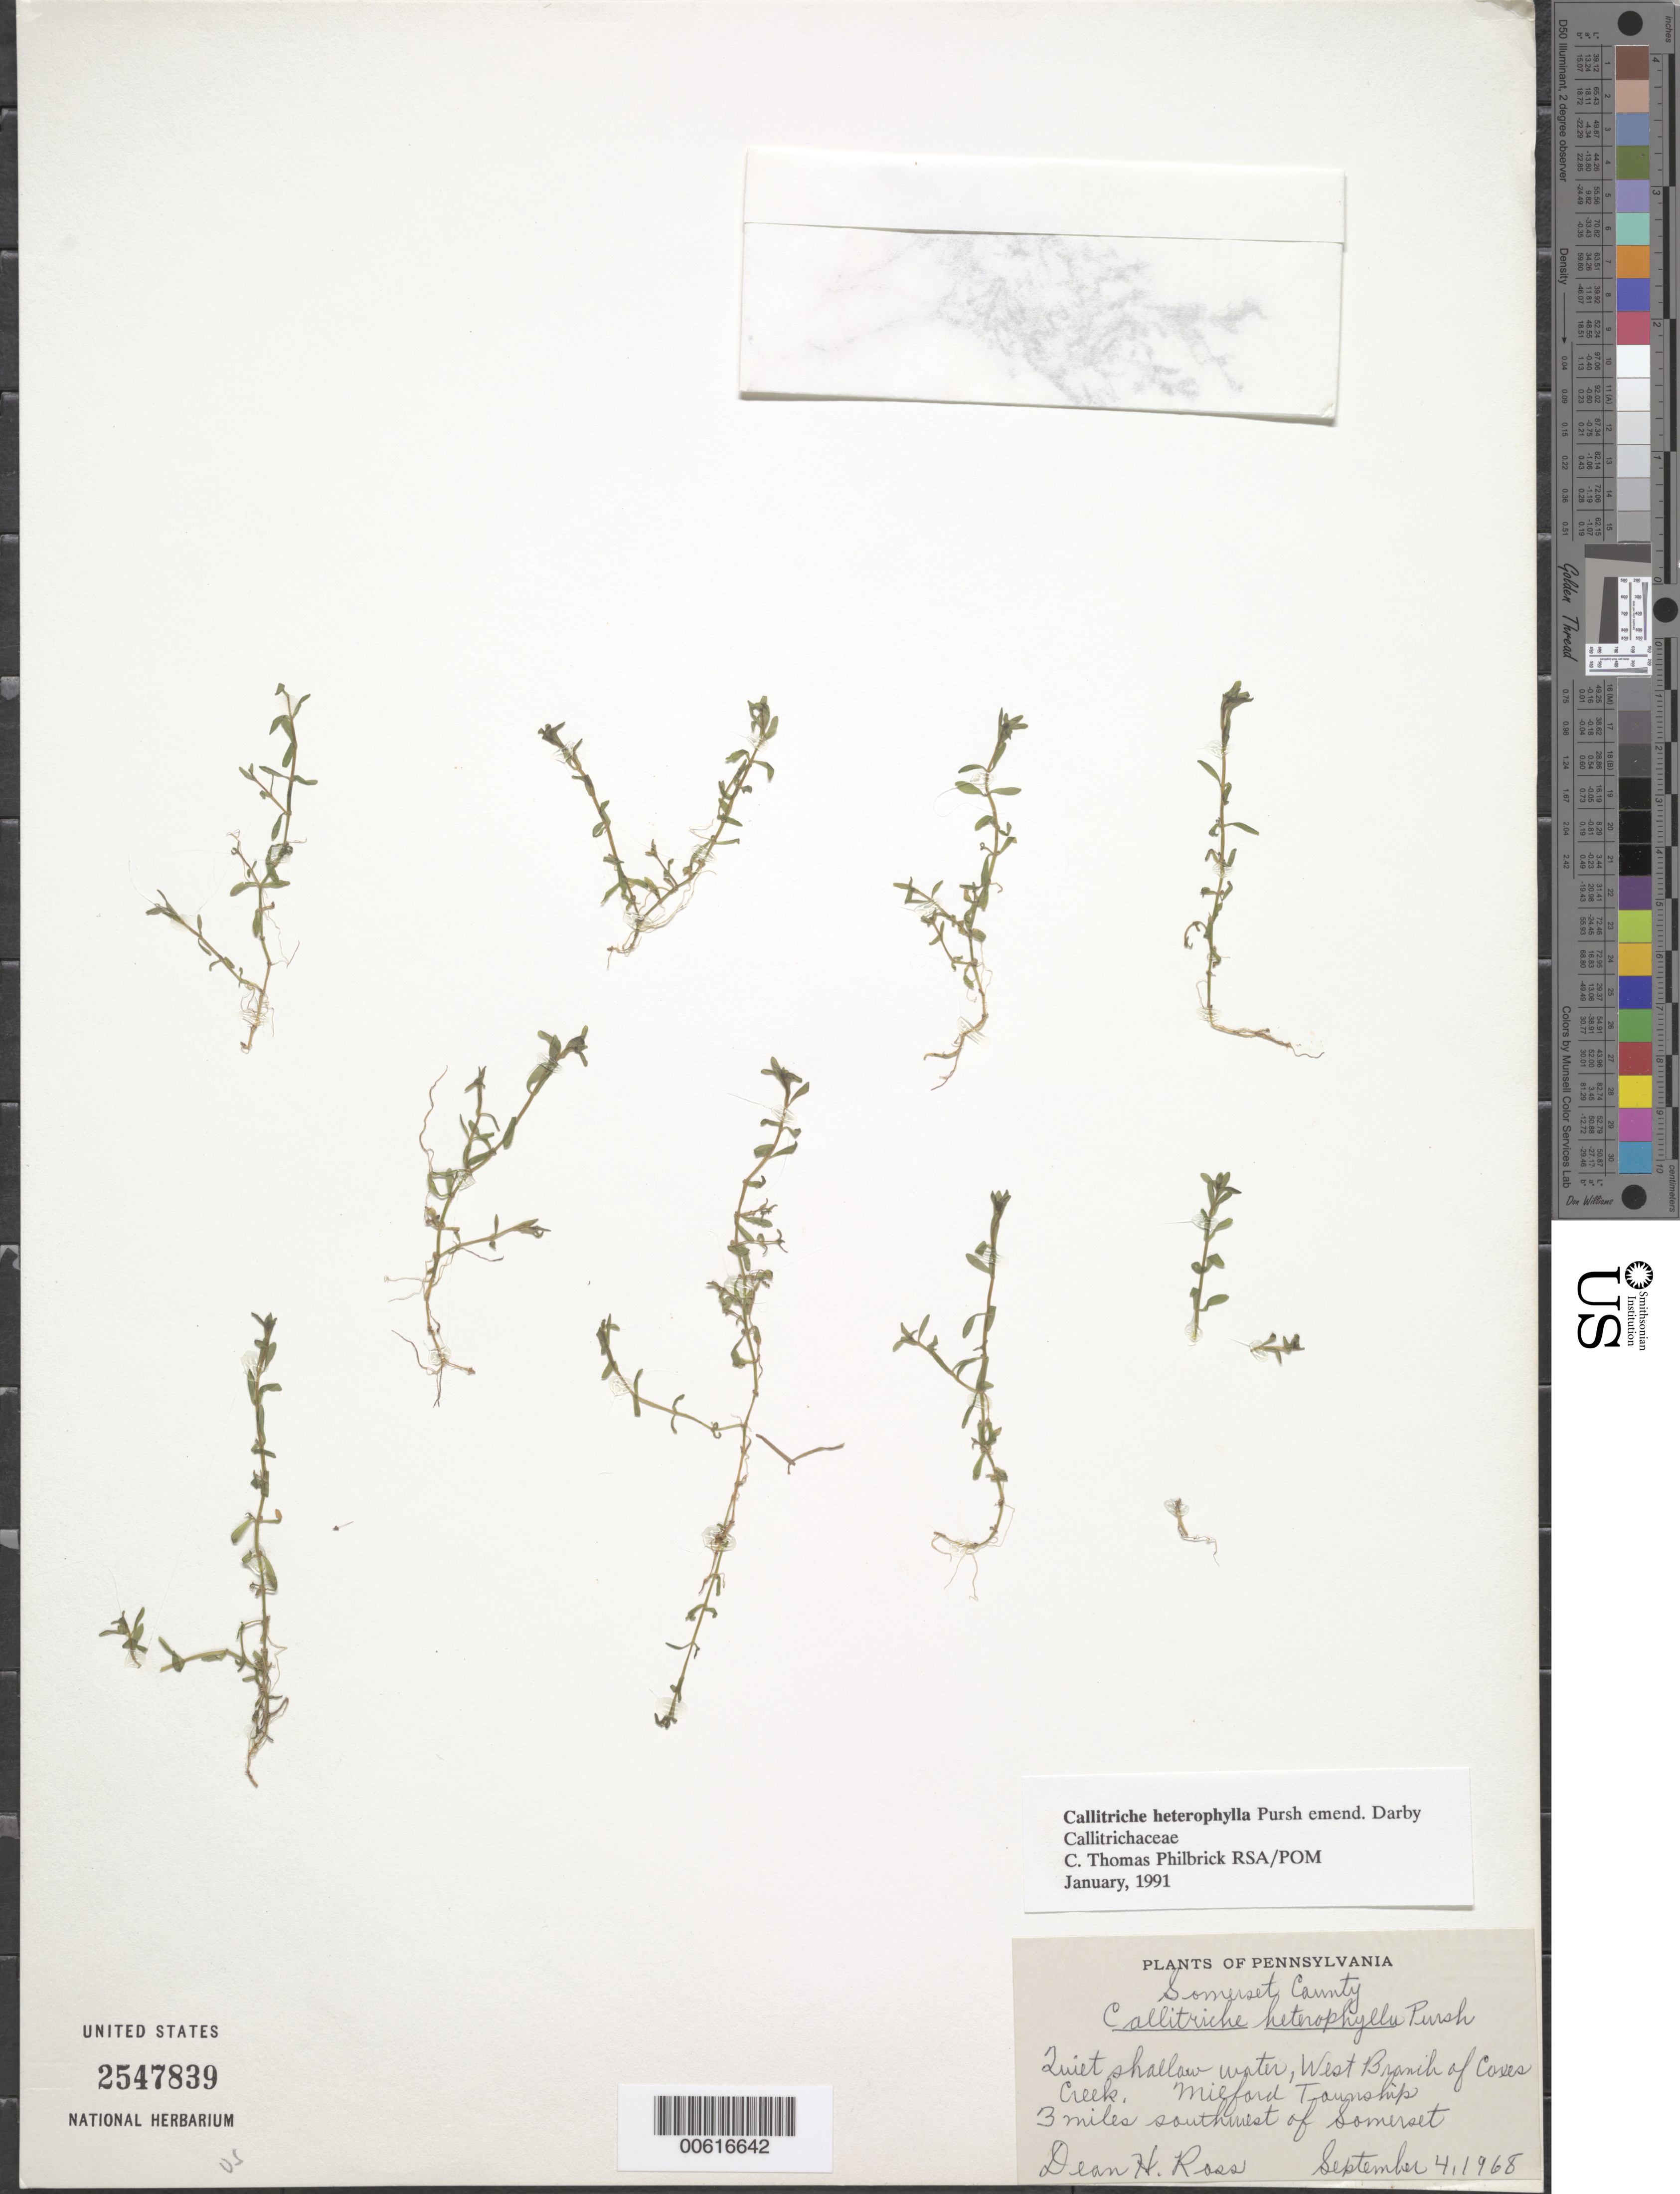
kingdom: Plantae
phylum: Tracheophyta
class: Magnoliopsida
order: Lamiales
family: Plantaginaceae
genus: Callitriche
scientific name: Callitriche heterophylla Pursh emend. Darby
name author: Pursh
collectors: D. Ross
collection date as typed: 04 Sep 1968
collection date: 1968-09-04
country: United States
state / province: Pennsylvania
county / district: Somerset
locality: West Branch of Coves Creek, Milford Township, SW of Somerset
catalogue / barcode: US 2547839